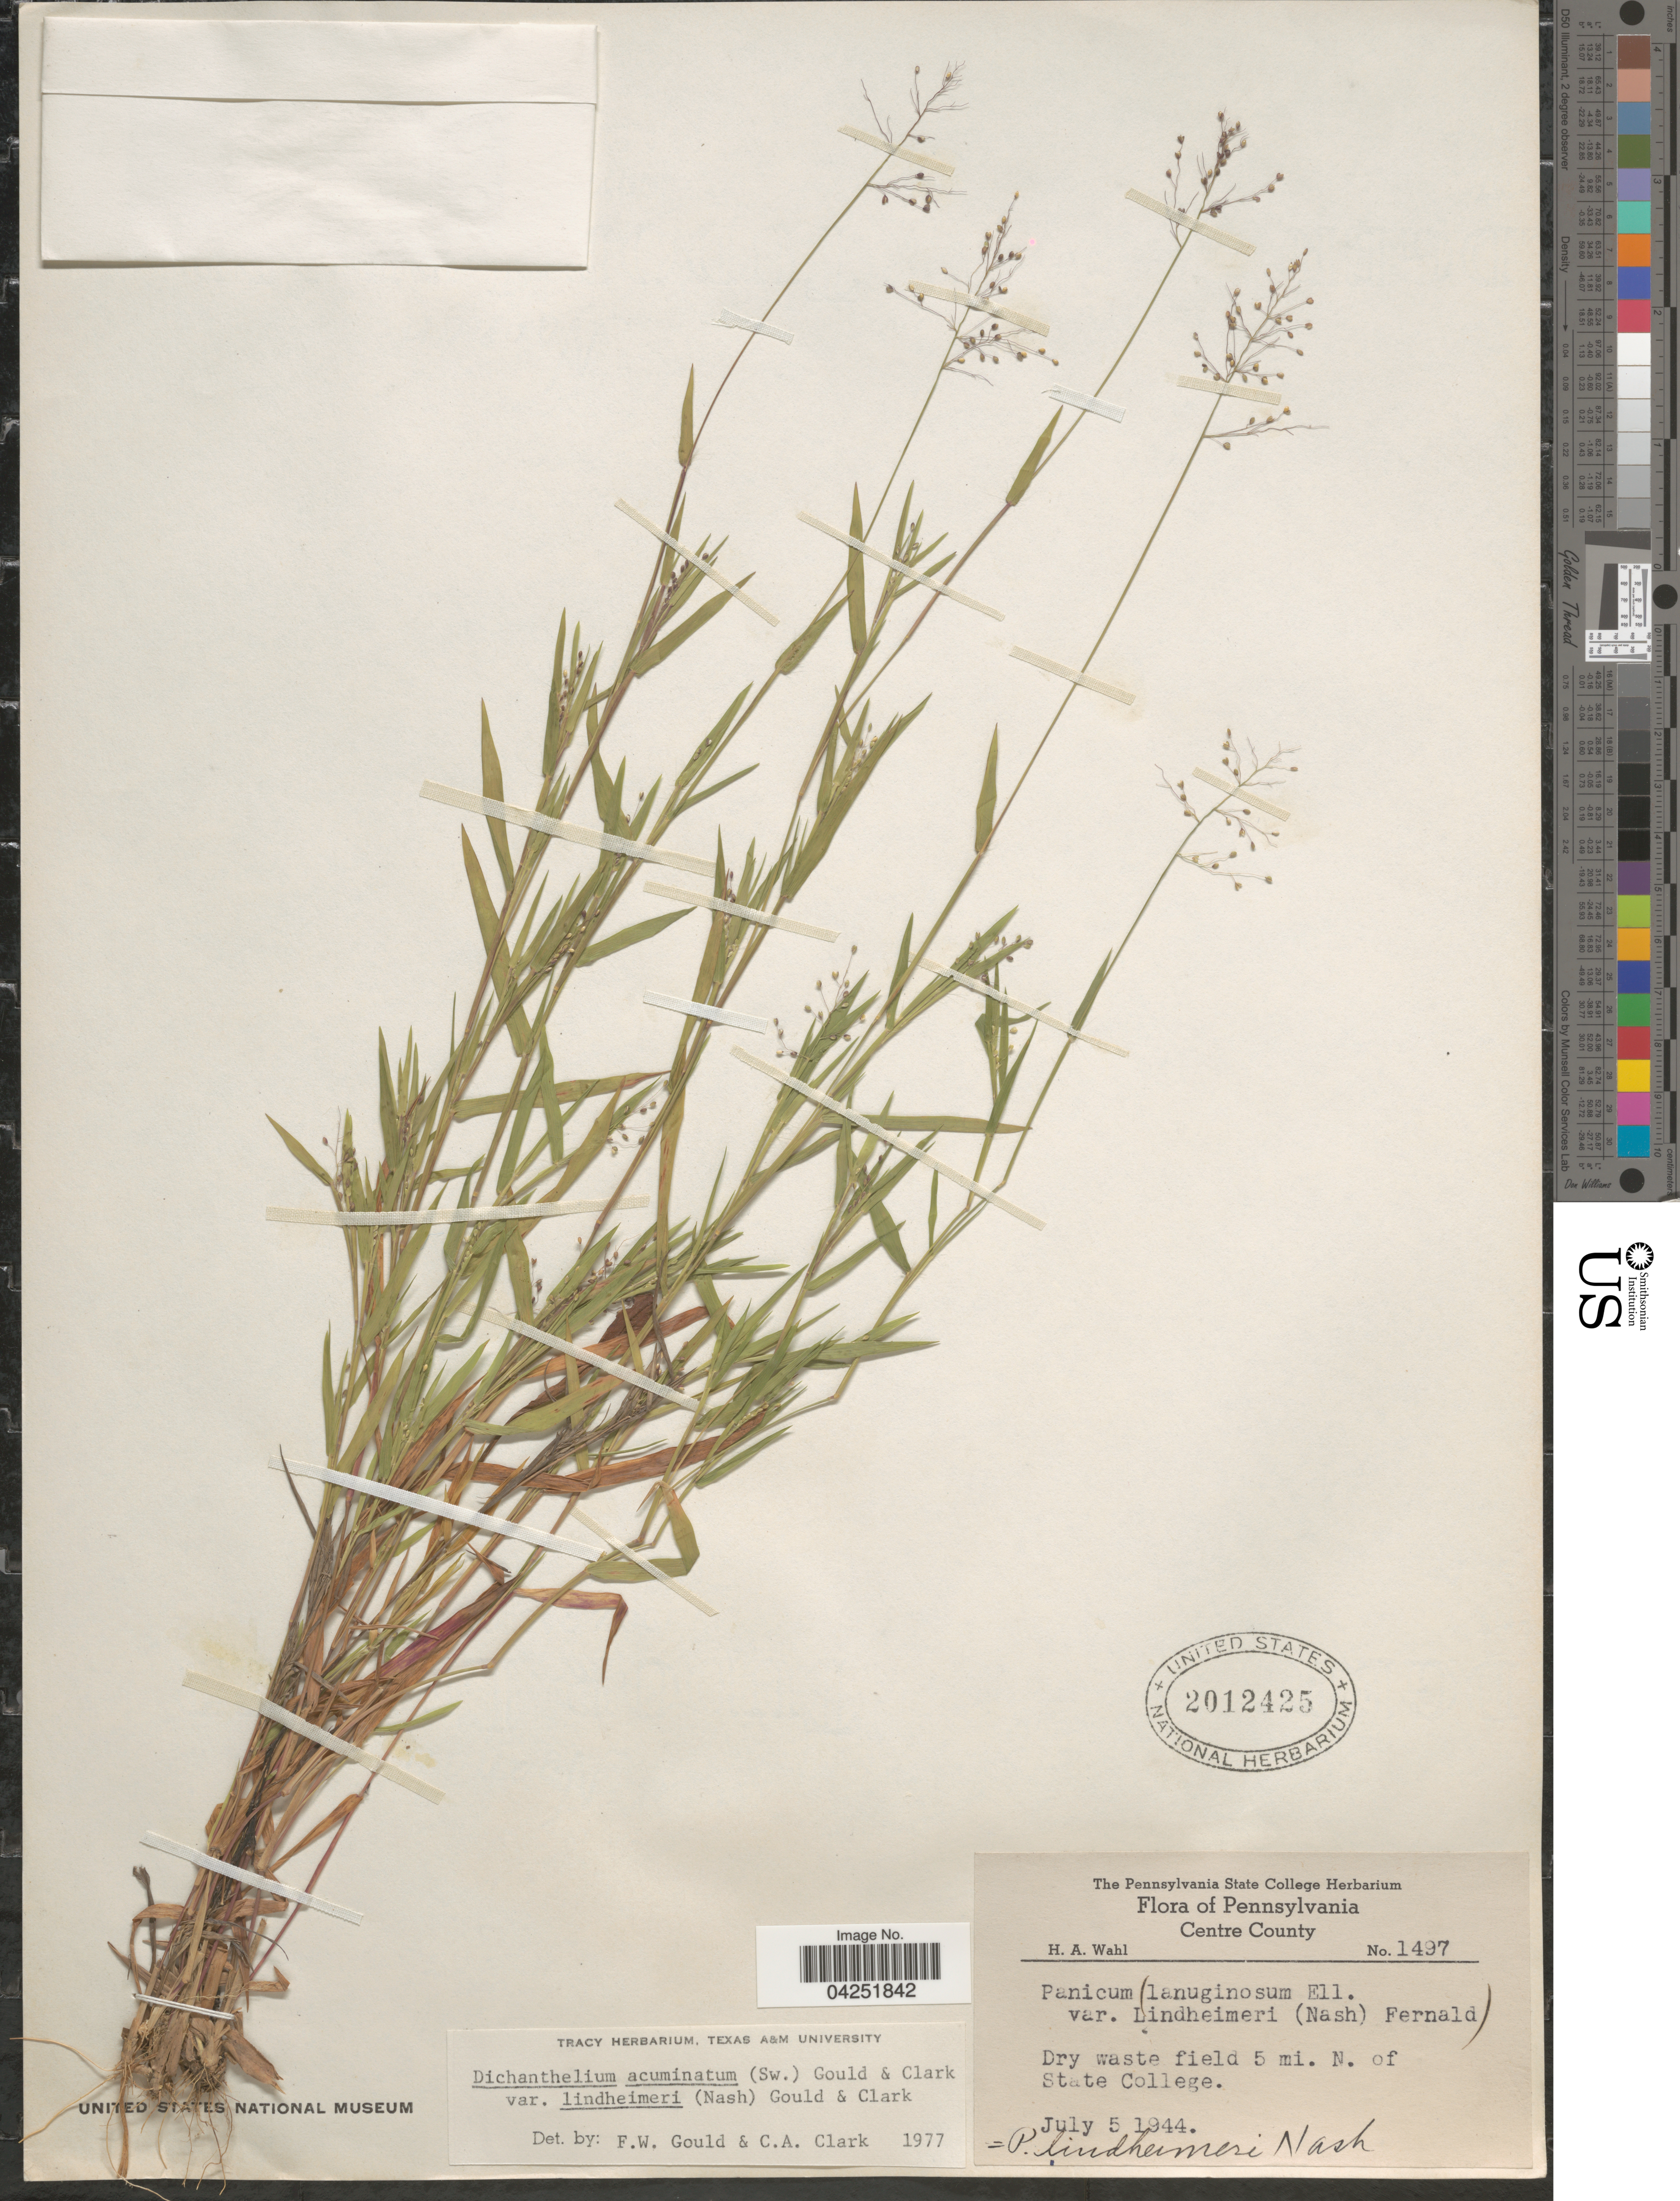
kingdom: Plantae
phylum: Tracheophyta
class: Liliopsida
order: Poales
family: Poaceae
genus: Dichanthelium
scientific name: Dichanthelium acuminatum var. lindheimeri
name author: (Nash) Gould & C.A. Clark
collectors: H. A. Wahl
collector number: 1497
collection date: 1944-07-05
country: United States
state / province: Pennsylvania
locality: Centre County. Dry waste field 5 mi. N. of State College.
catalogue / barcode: US 2012425